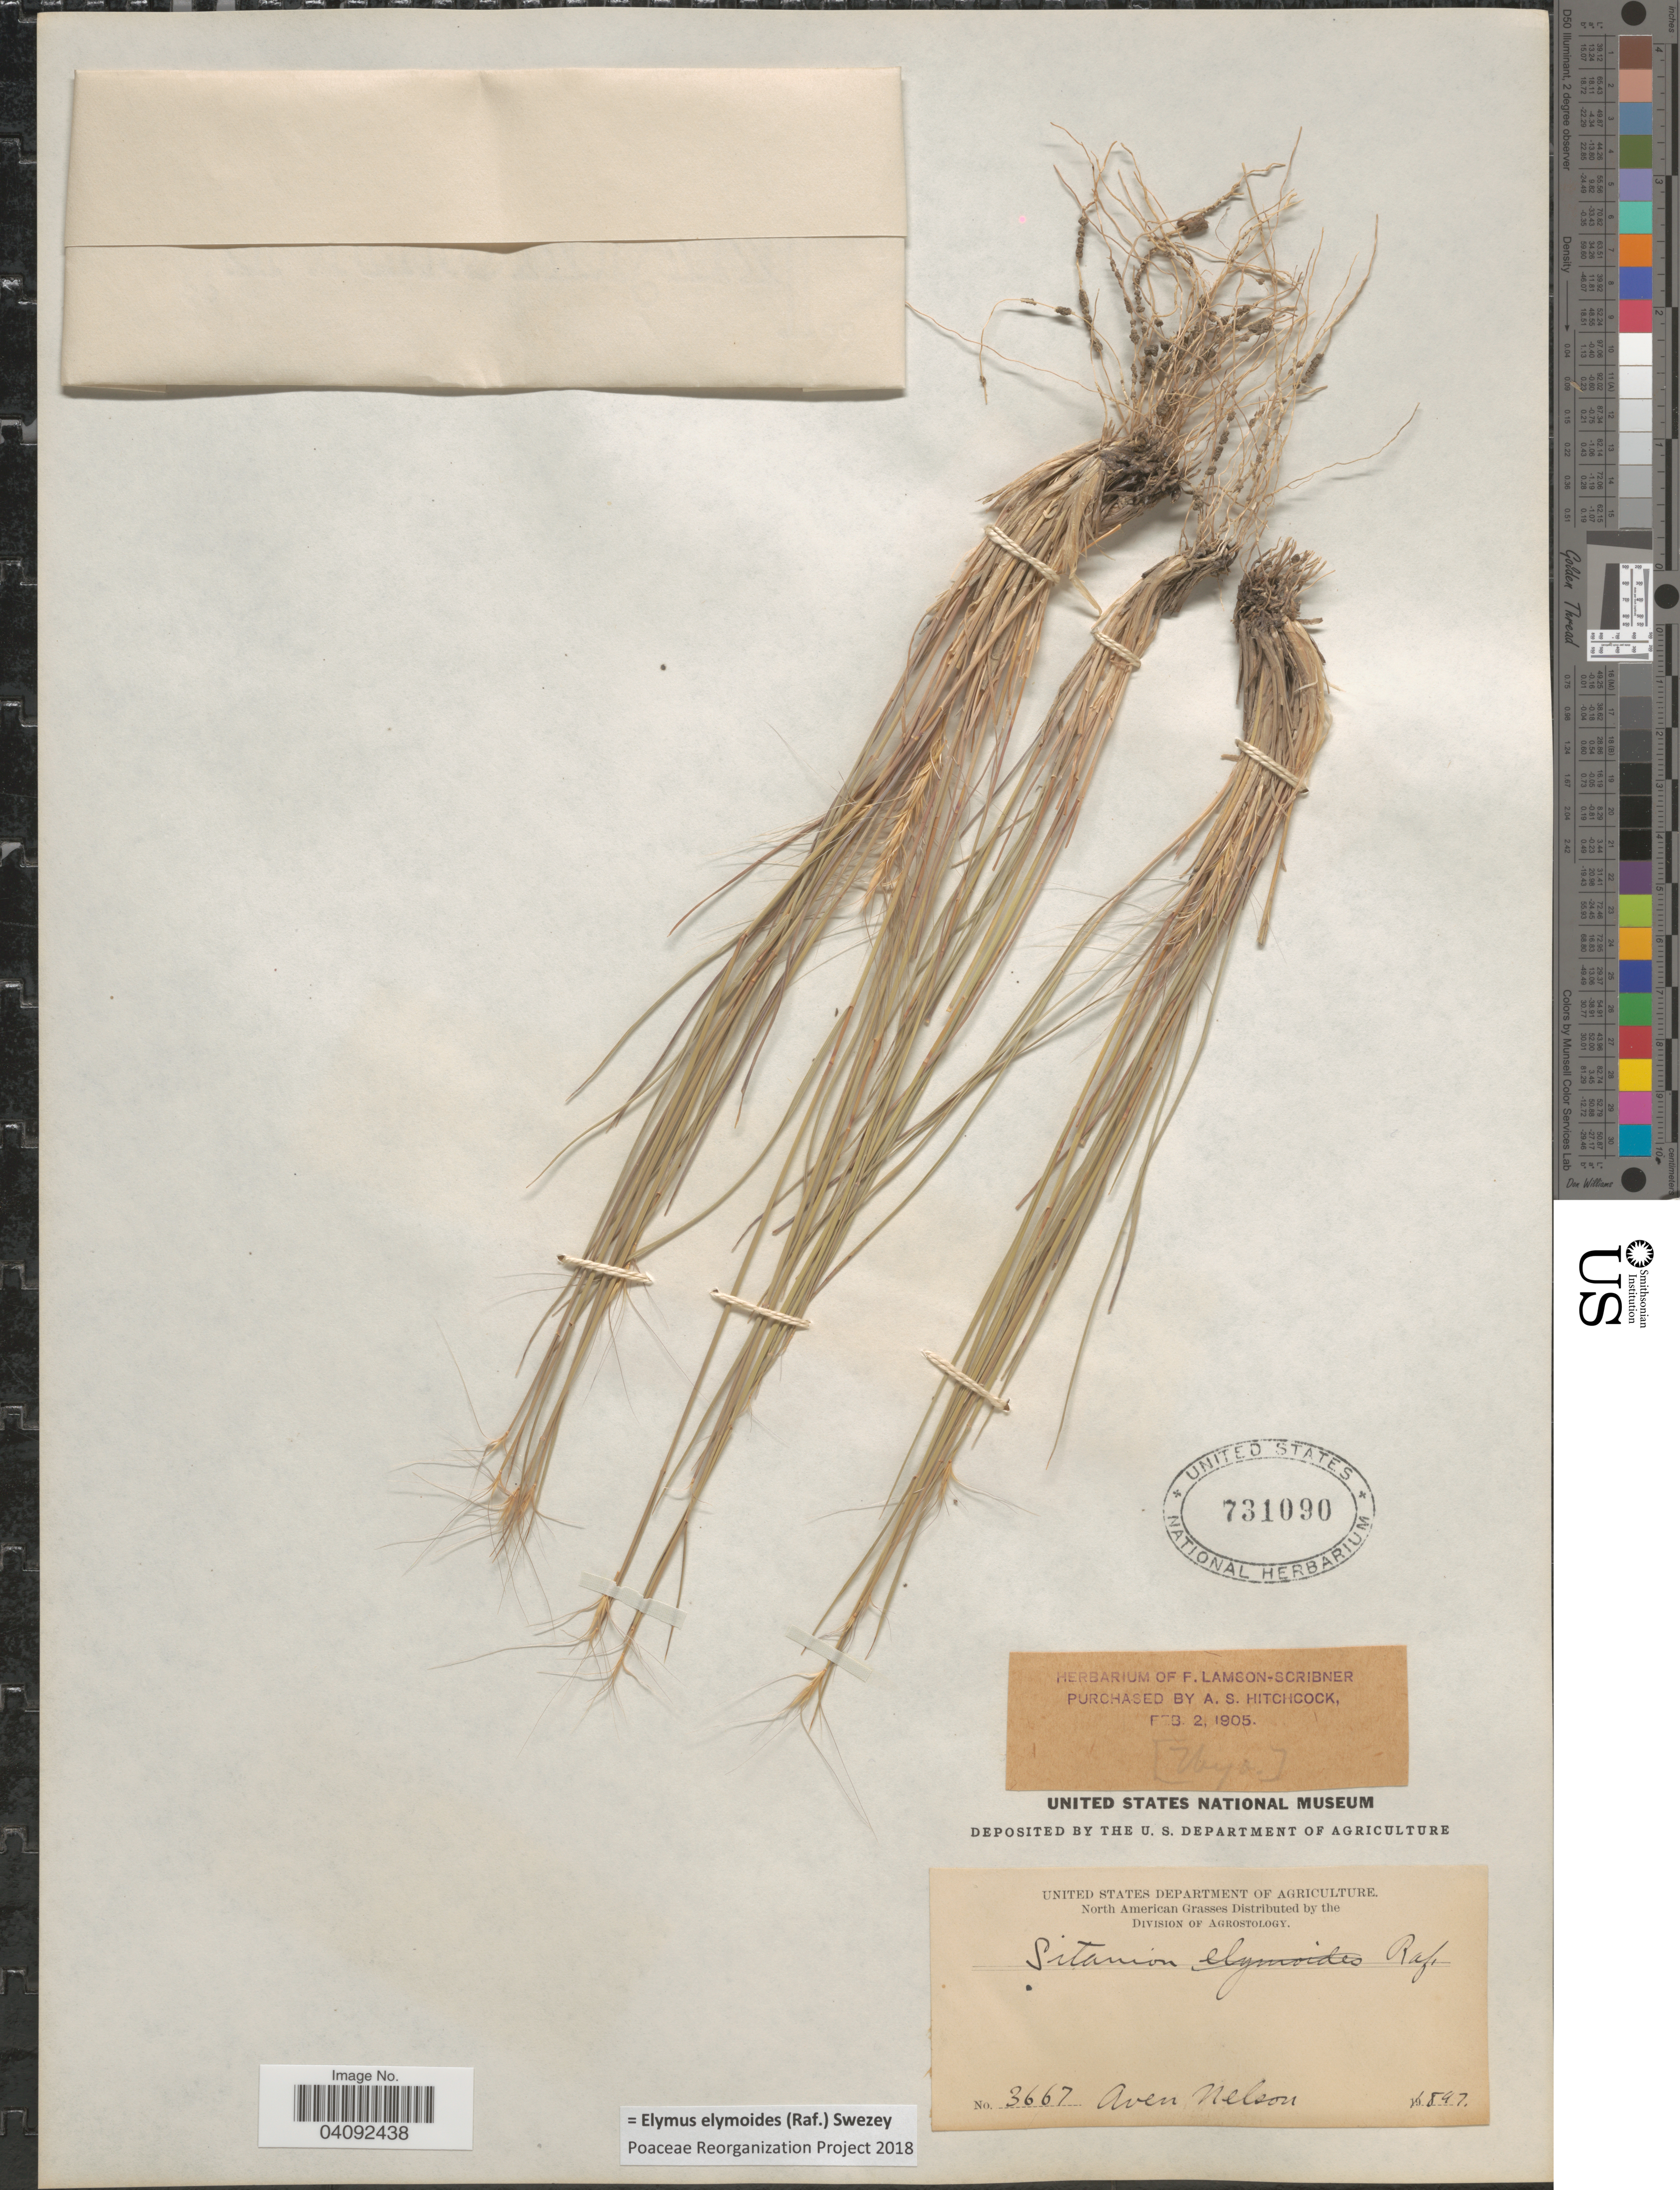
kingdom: Plantae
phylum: Tracheophyta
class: Liliopsida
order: Poales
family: Poaceae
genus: Elymus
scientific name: Elymus elymoides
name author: (Raf.) Swezey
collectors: A. Nelson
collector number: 3667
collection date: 1897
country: United States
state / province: Wyoming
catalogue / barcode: US 731090